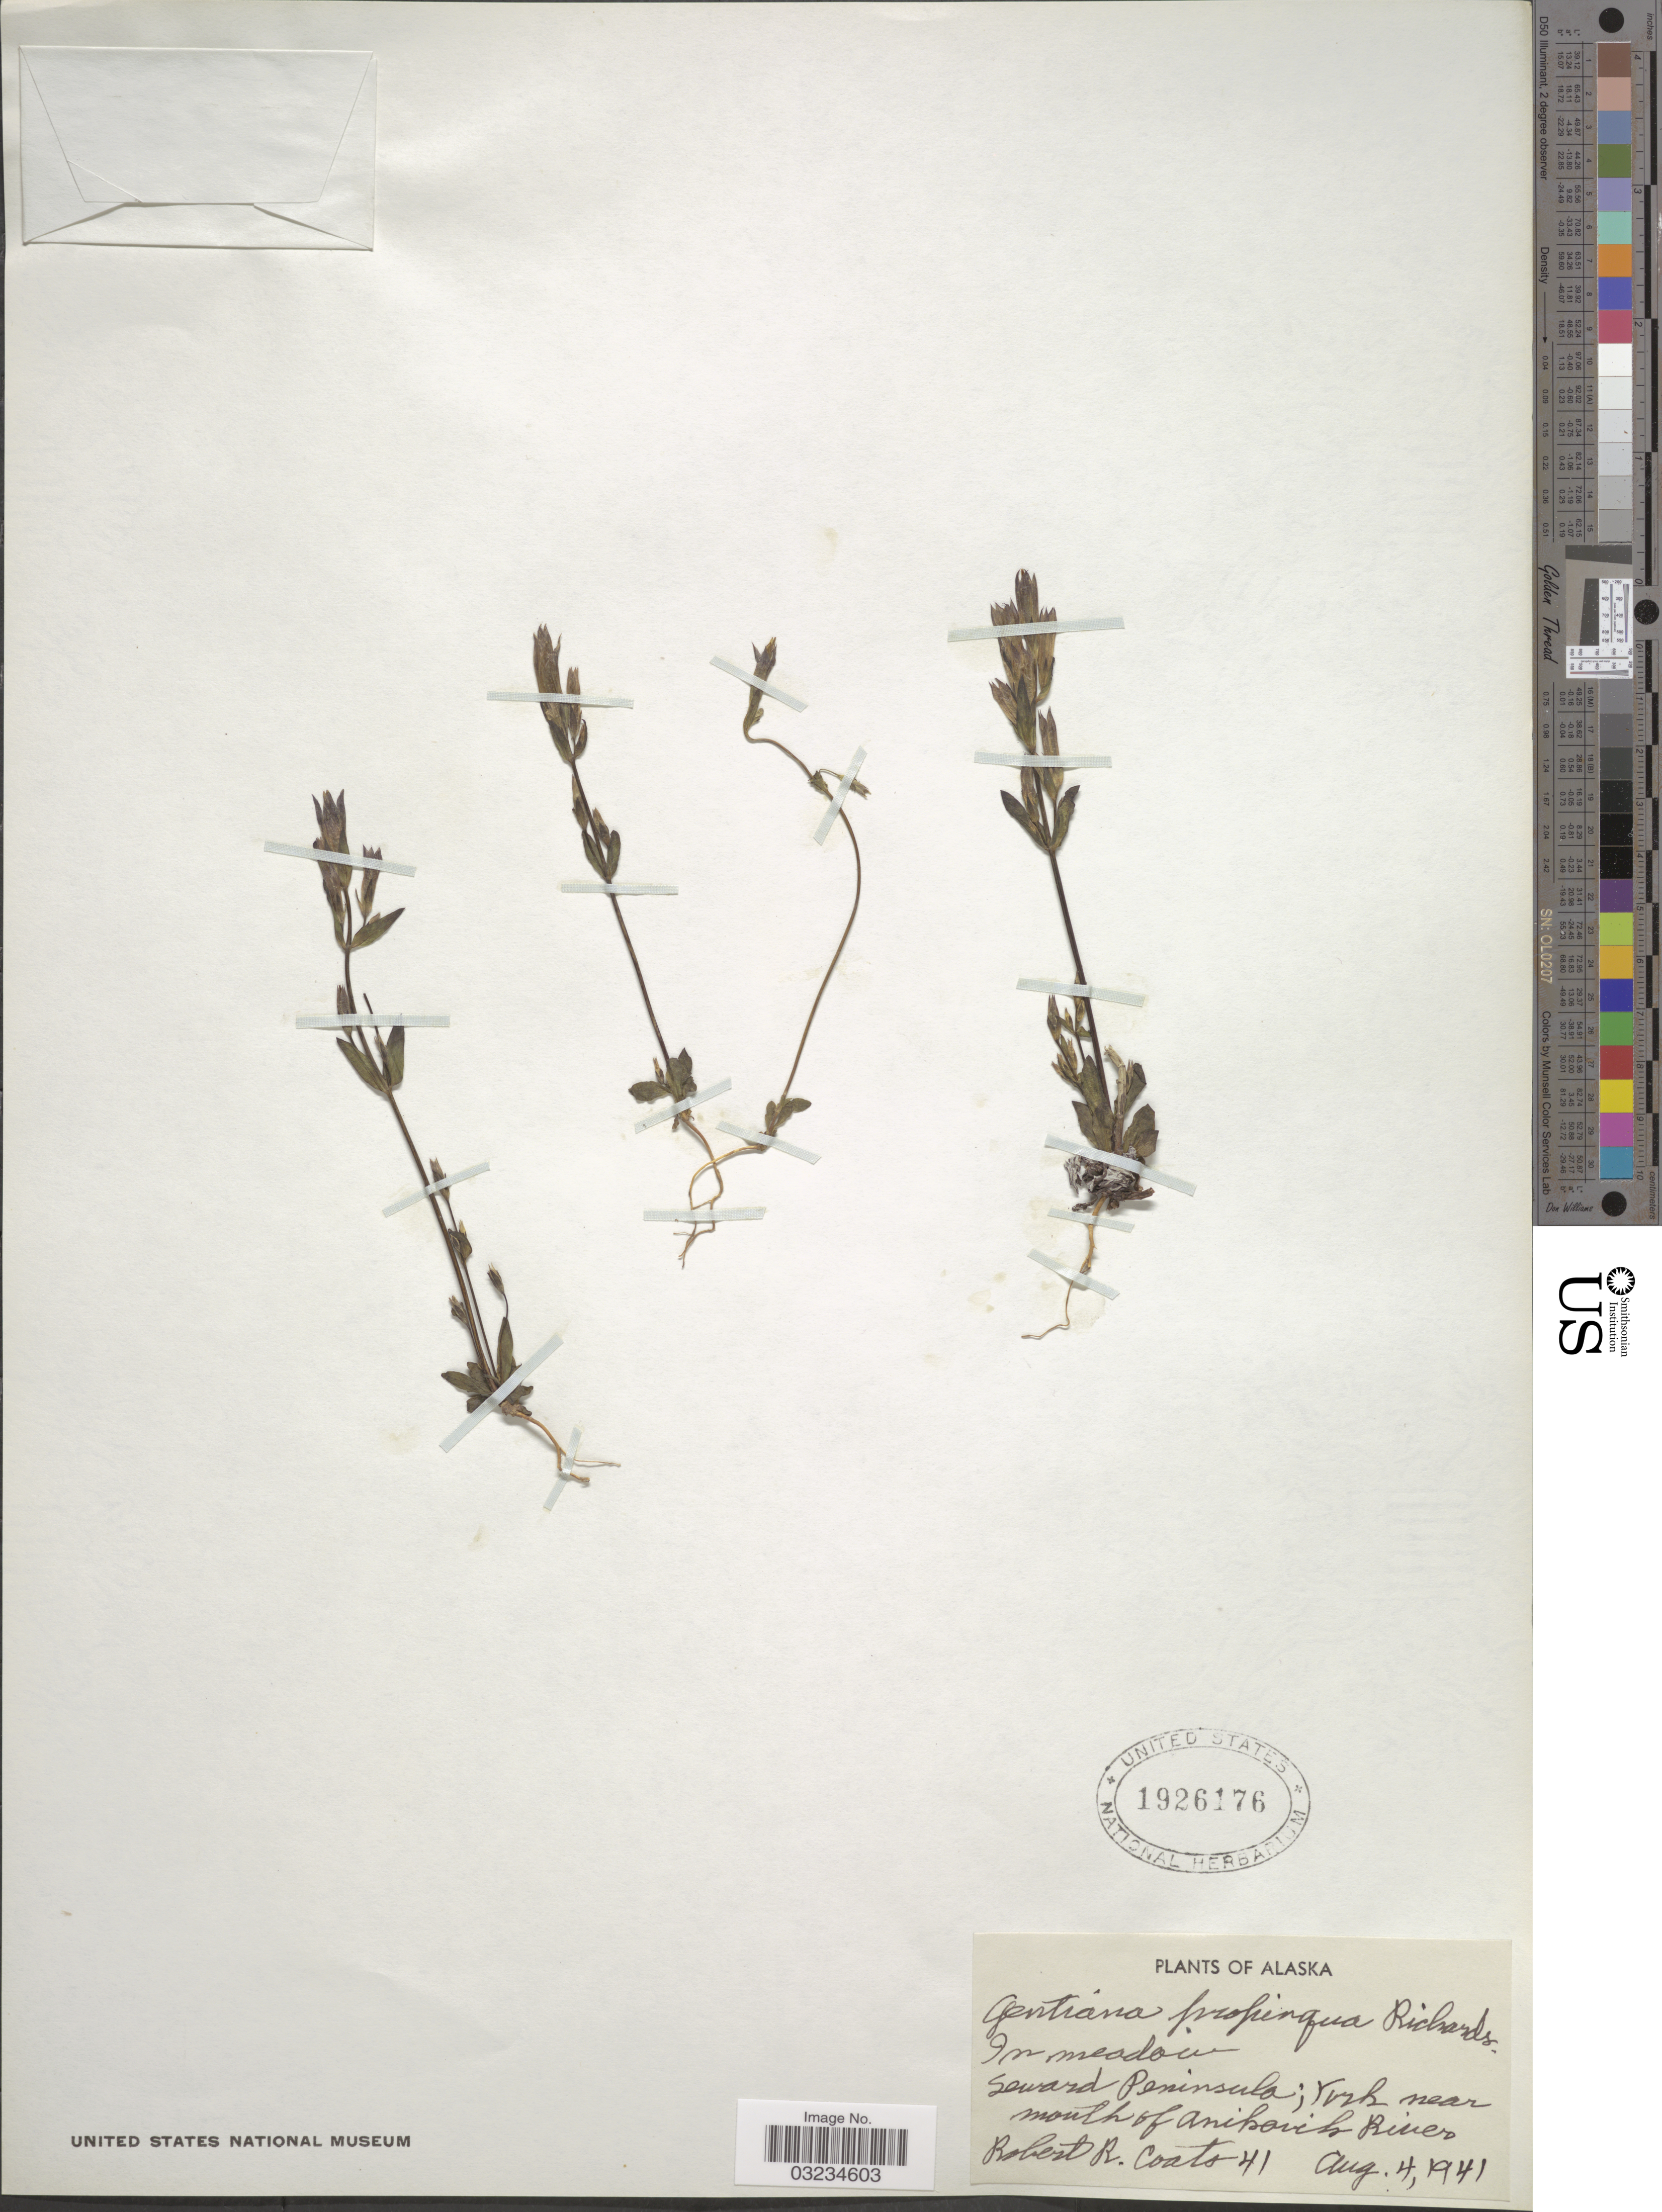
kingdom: Plantae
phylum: Tracheophyta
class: Magnoliopsida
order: Gentianales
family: Gentianaceae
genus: Gentiana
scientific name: Gentiana propinqua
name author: Richards.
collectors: R. Coats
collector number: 41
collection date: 1941-08-04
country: United States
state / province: Alaska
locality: Seward Peninsula; York near mouth of Anikovik River.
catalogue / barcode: US 1926176